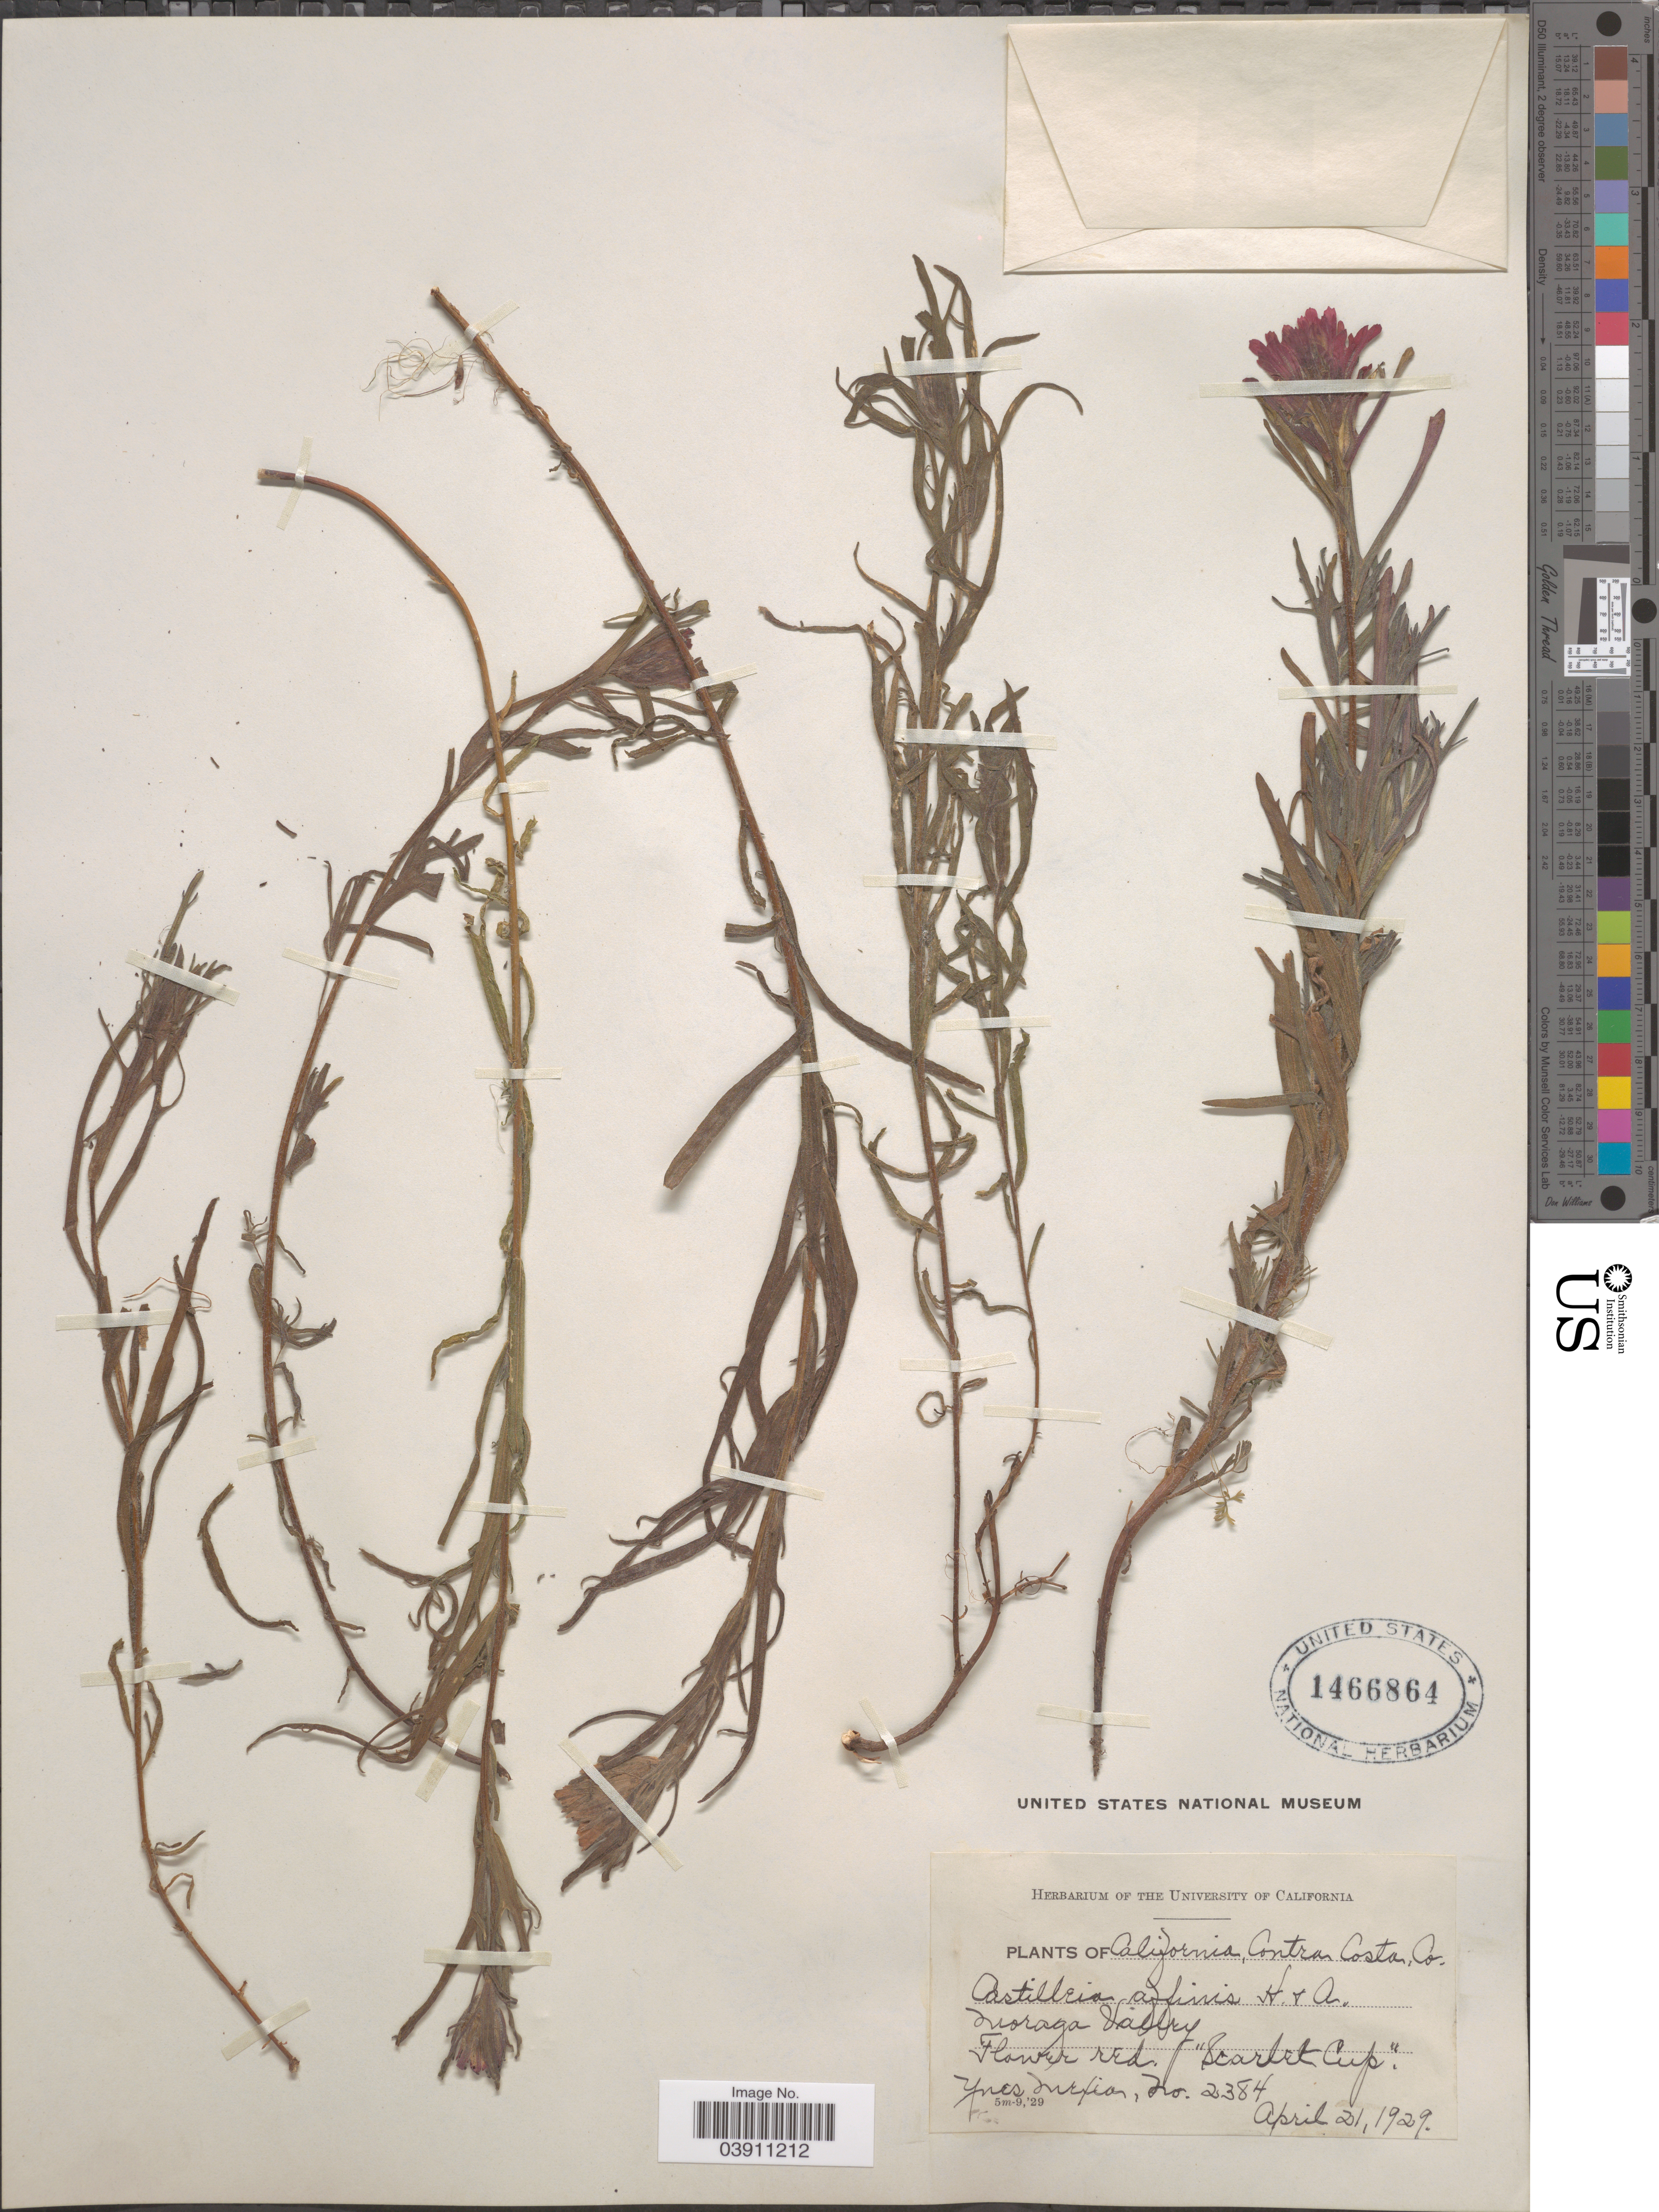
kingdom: Plantae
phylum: Tracheophyta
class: Magnoliopsida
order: Lamiales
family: Orobanchaceae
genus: Castilleja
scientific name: Castilleja affinis subsp. neglecta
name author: (Zeile) T.I. Chuang & Heckard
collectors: Y. Mexia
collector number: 2384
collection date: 1929-04-21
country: United States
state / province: California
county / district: Contra Costa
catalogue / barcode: US 1466864